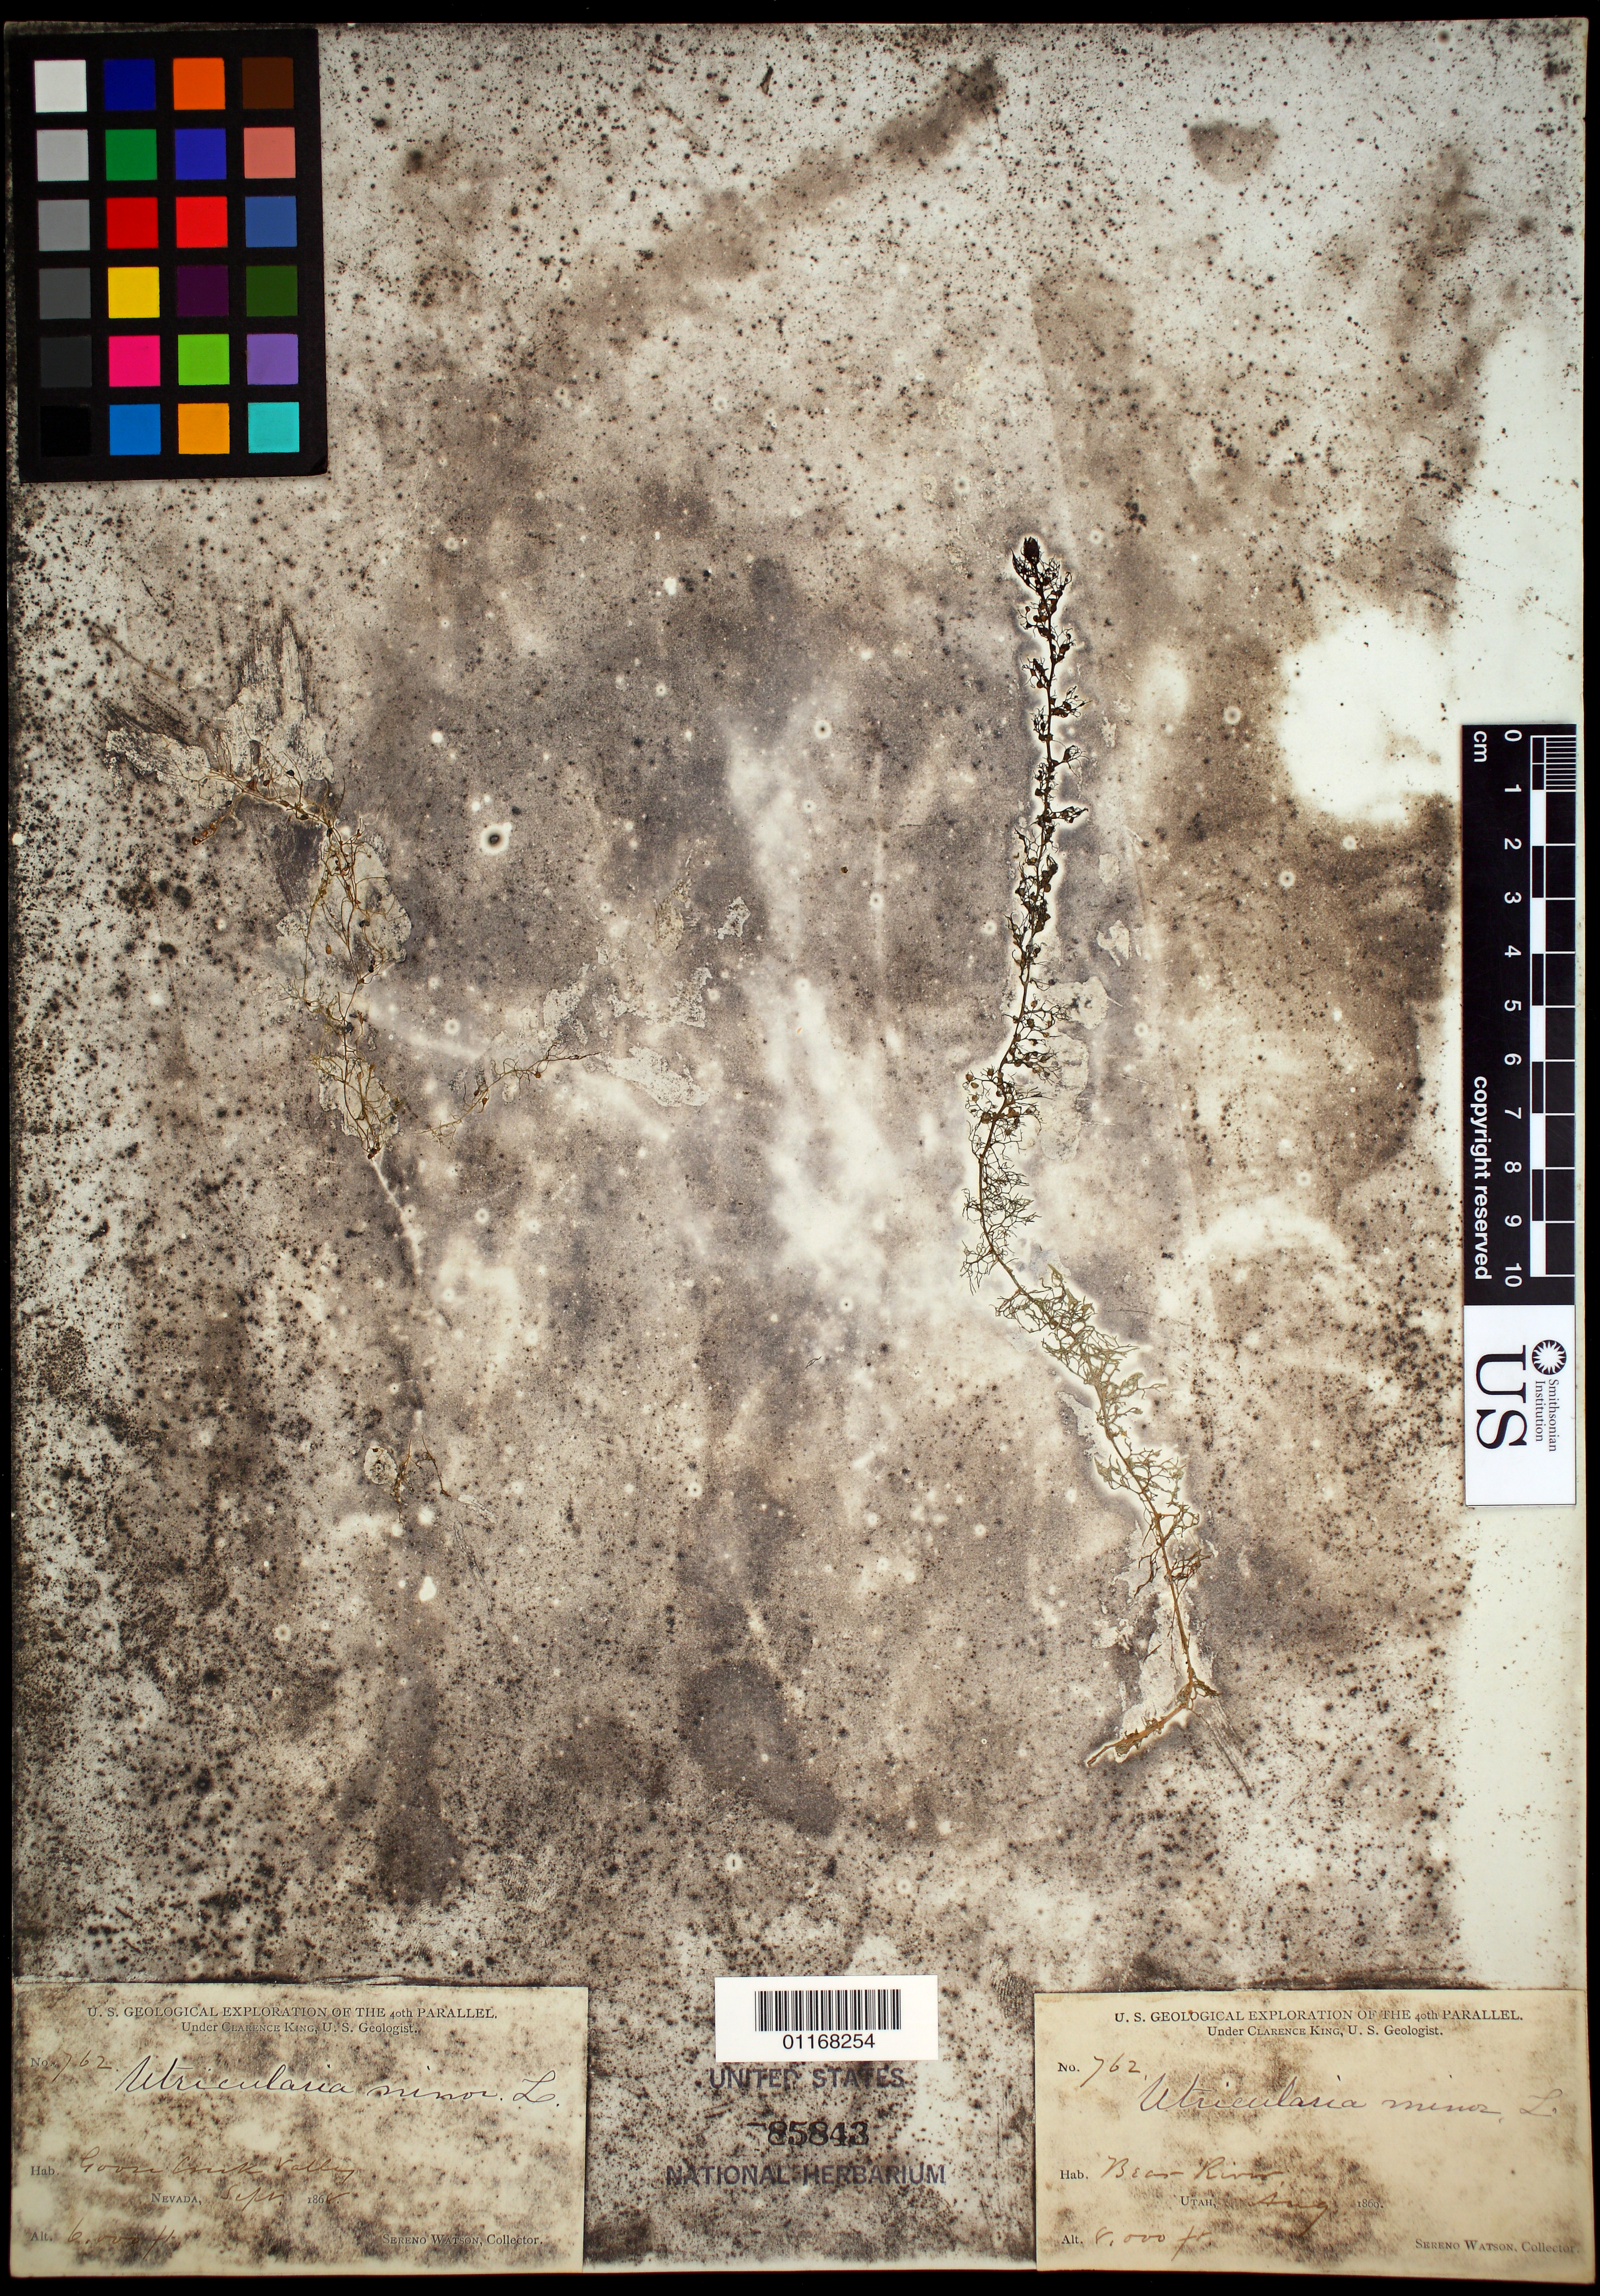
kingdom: Plantae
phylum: Tracheophyta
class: Magnoliopsida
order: Lamiales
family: Lentibulariaceae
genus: Utricularia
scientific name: Utricularia minor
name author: L.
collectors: S. Watson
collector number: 762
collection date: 1869-08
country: United States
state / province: Utah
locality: Bear River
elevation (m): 2438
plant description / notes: There is a second label for Utricularia minor (col.# 762) collected by S. Watson on Sep. 1868 in Goose Creek Valley, Nevada, alt. 6000ft.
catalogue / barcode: US 85843